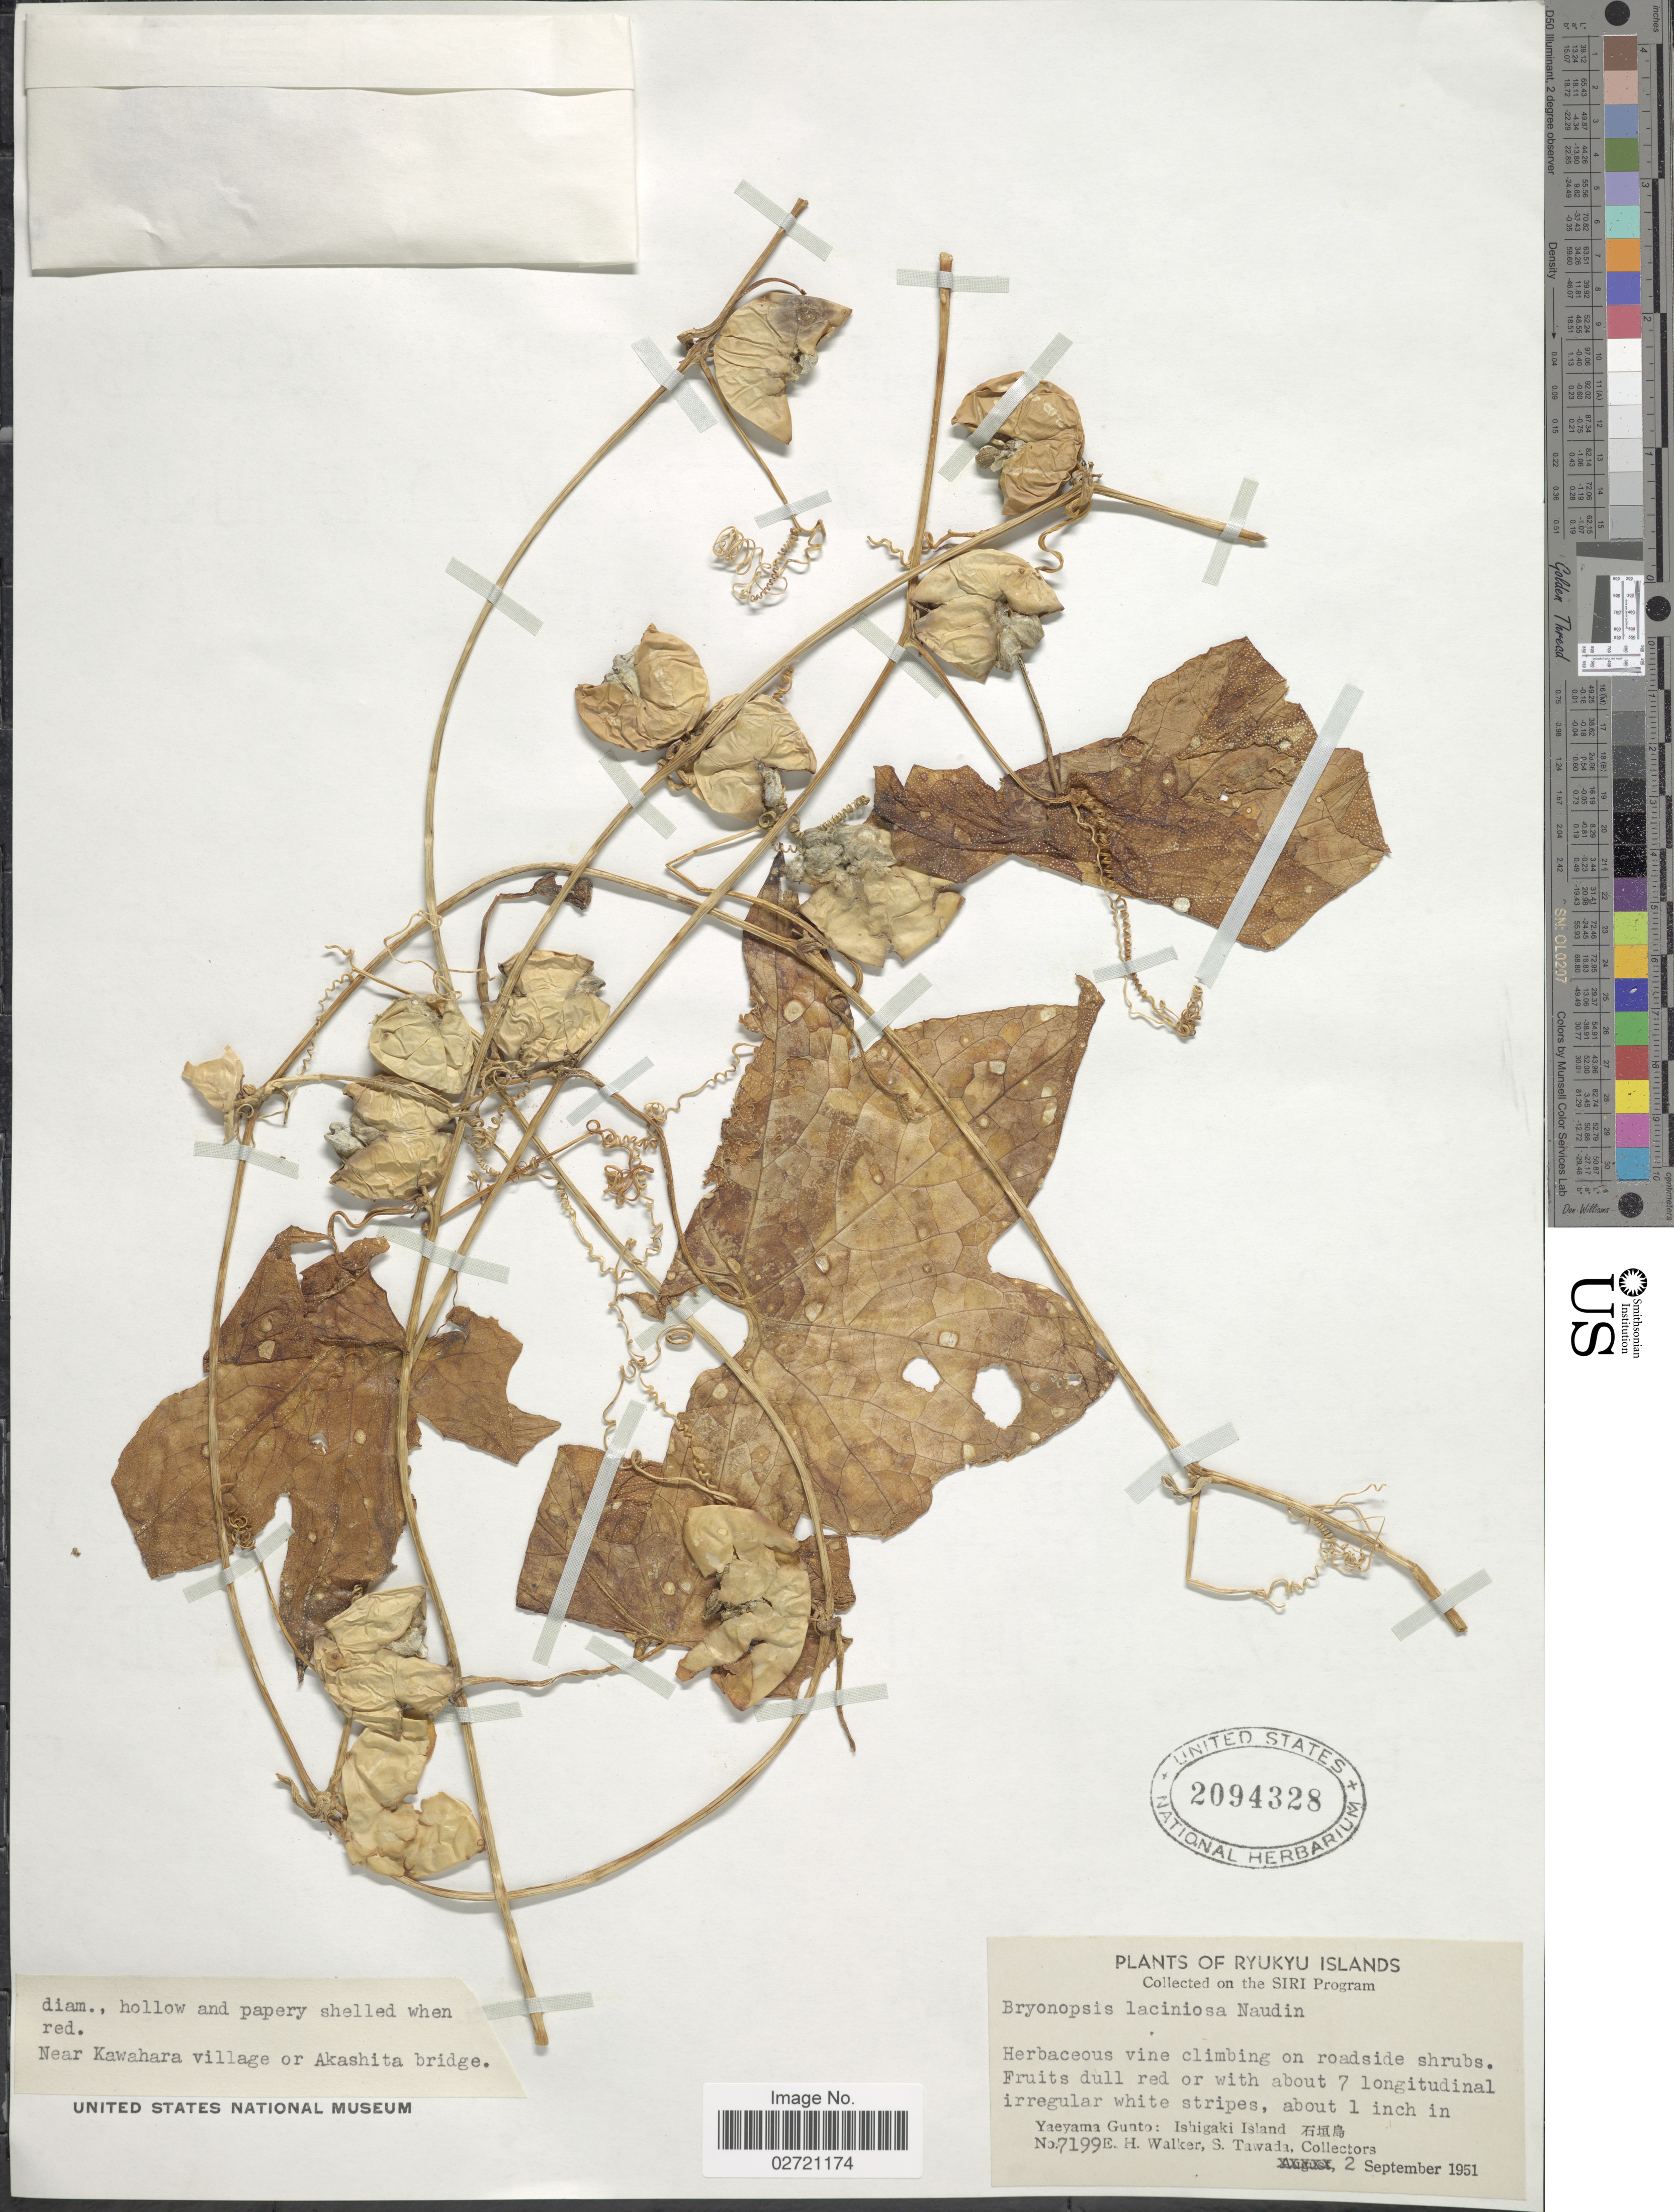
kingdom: Plantae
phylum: Tracheophyta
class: Magnoliopsida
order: Cucurbitales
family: Cucurbitaceae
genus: Diplocyclos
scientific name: Diplocyclos palmatus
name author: (L.) C. Jeffrey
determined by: Strong, Mark T., (BOT), Smithsonian Institution - National Museum of Natural History (UNITED STATES)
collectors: E. H. Walker & S. Tawada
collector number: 7199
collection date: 1951-09-02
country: Japan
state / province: Okinawa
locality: Ryukyu Islands. Yaeyama Gunto: Ishigaki Island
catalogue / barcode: US 2094328